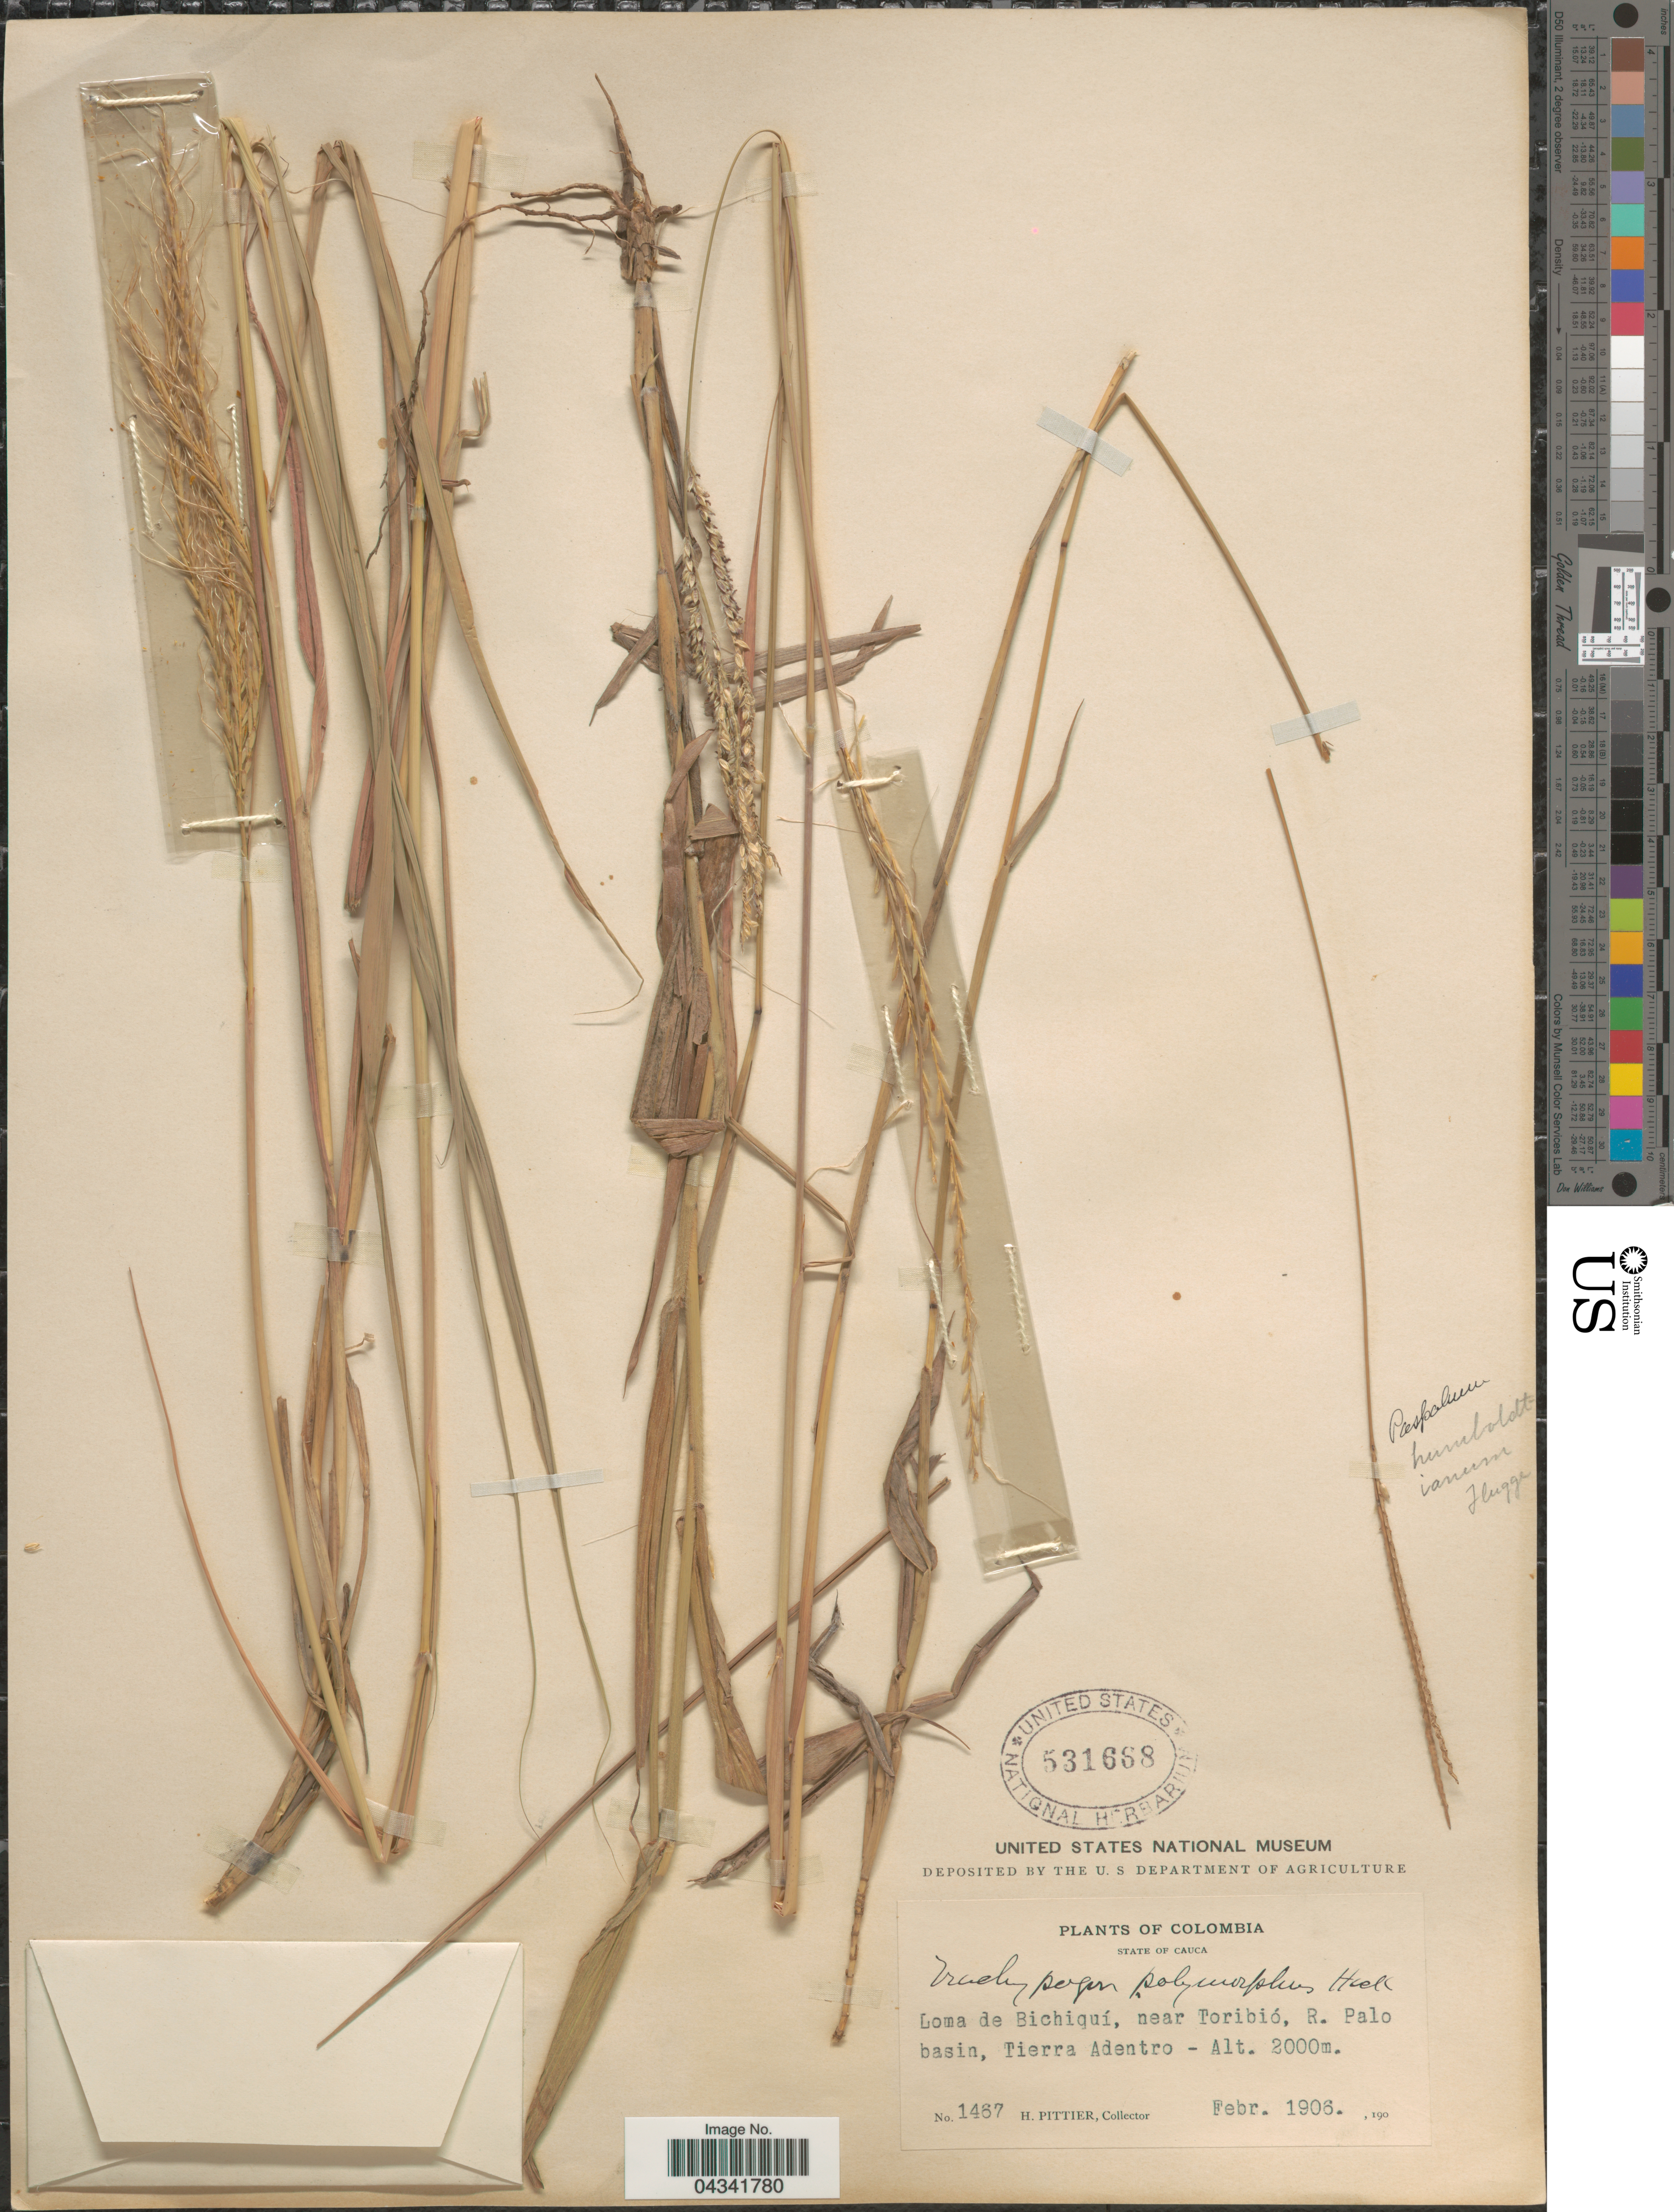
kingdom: Plantae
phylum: Tracheophyta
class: Liliopsida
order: Poales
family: Poaceae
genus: Trachypogon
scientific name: Trachypogon spicatus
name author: (L. f.) Kuntze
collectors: H. F. Pittier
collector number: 1467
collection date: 1906-02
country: Colombia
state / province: Cauca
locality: Loma de Bichiquí, near Toribió, R. Palo basin, Tierra Adentro.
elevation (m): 2000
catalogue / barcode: US 531668